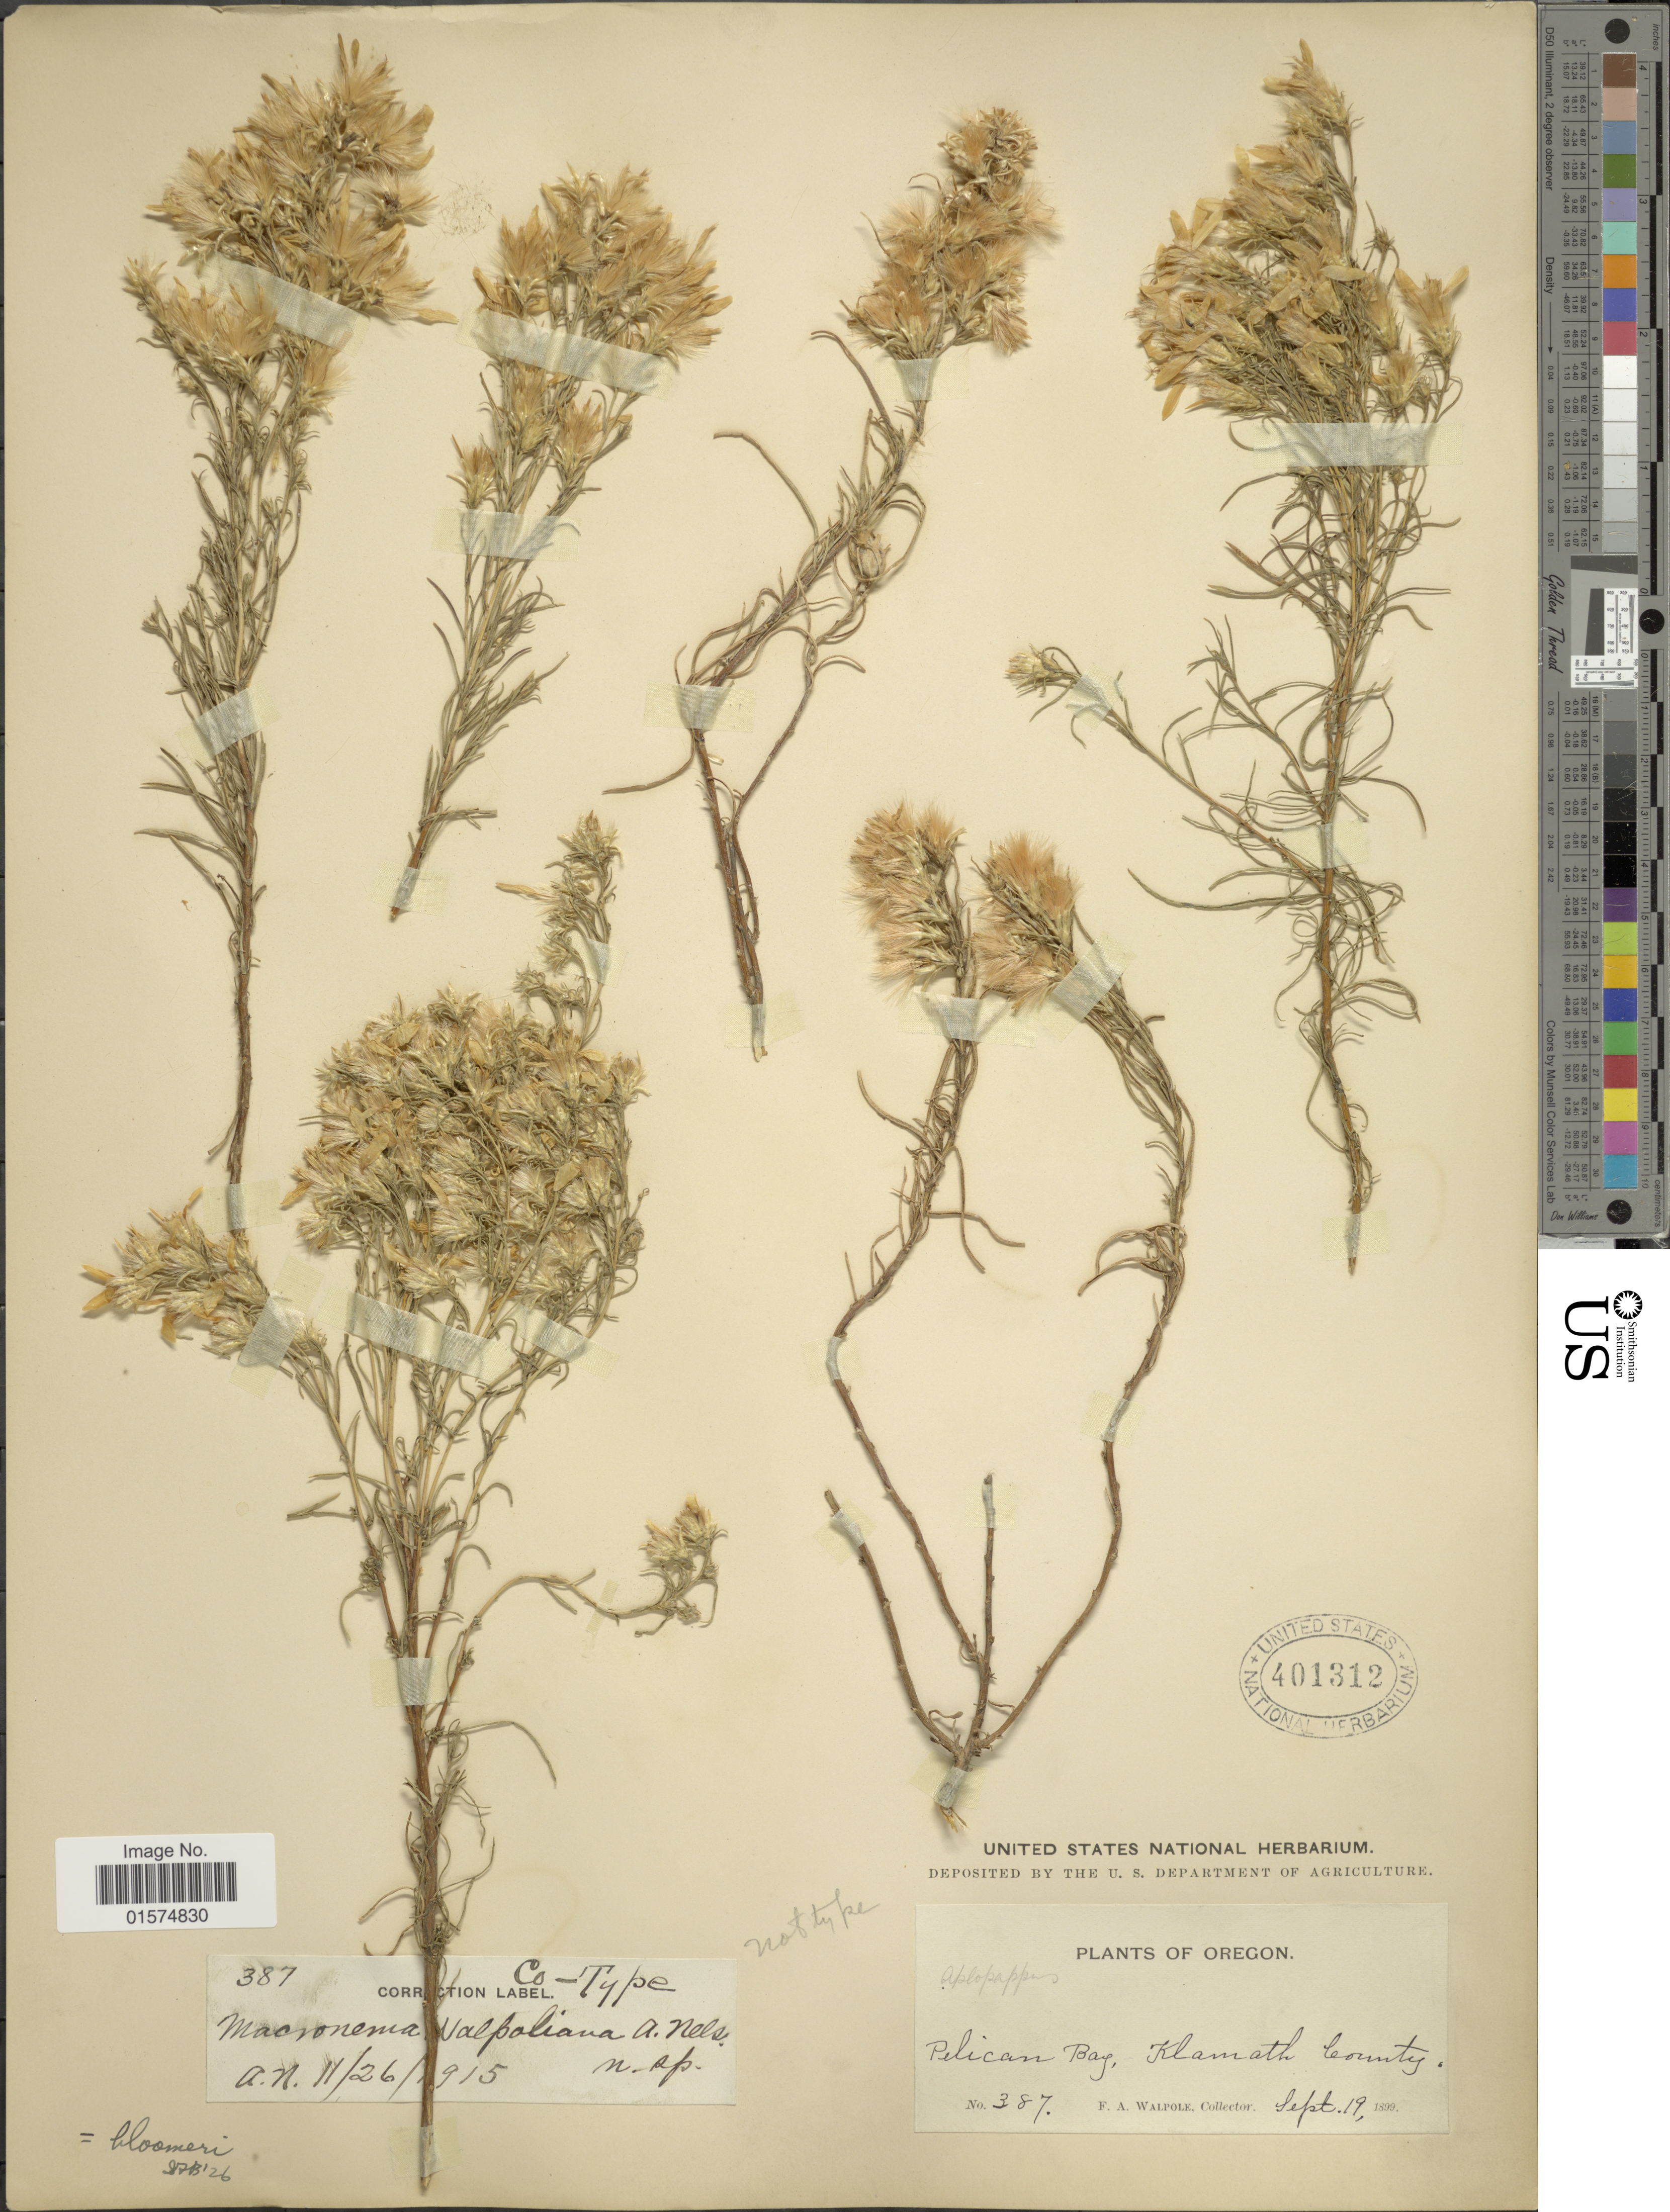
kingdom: Plantae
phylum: Tracheophyta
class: Magnoliopsida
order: Asterales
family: Asteraceae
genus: Ericameria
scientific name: Ericameria bloomeri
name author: (A. Gray) J.F. Macbr.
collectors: F. Walpole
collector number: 387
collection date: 1899-09-19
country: United States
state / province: Oregon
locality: Pelican Bay, Klamath County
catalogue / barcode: US 401312